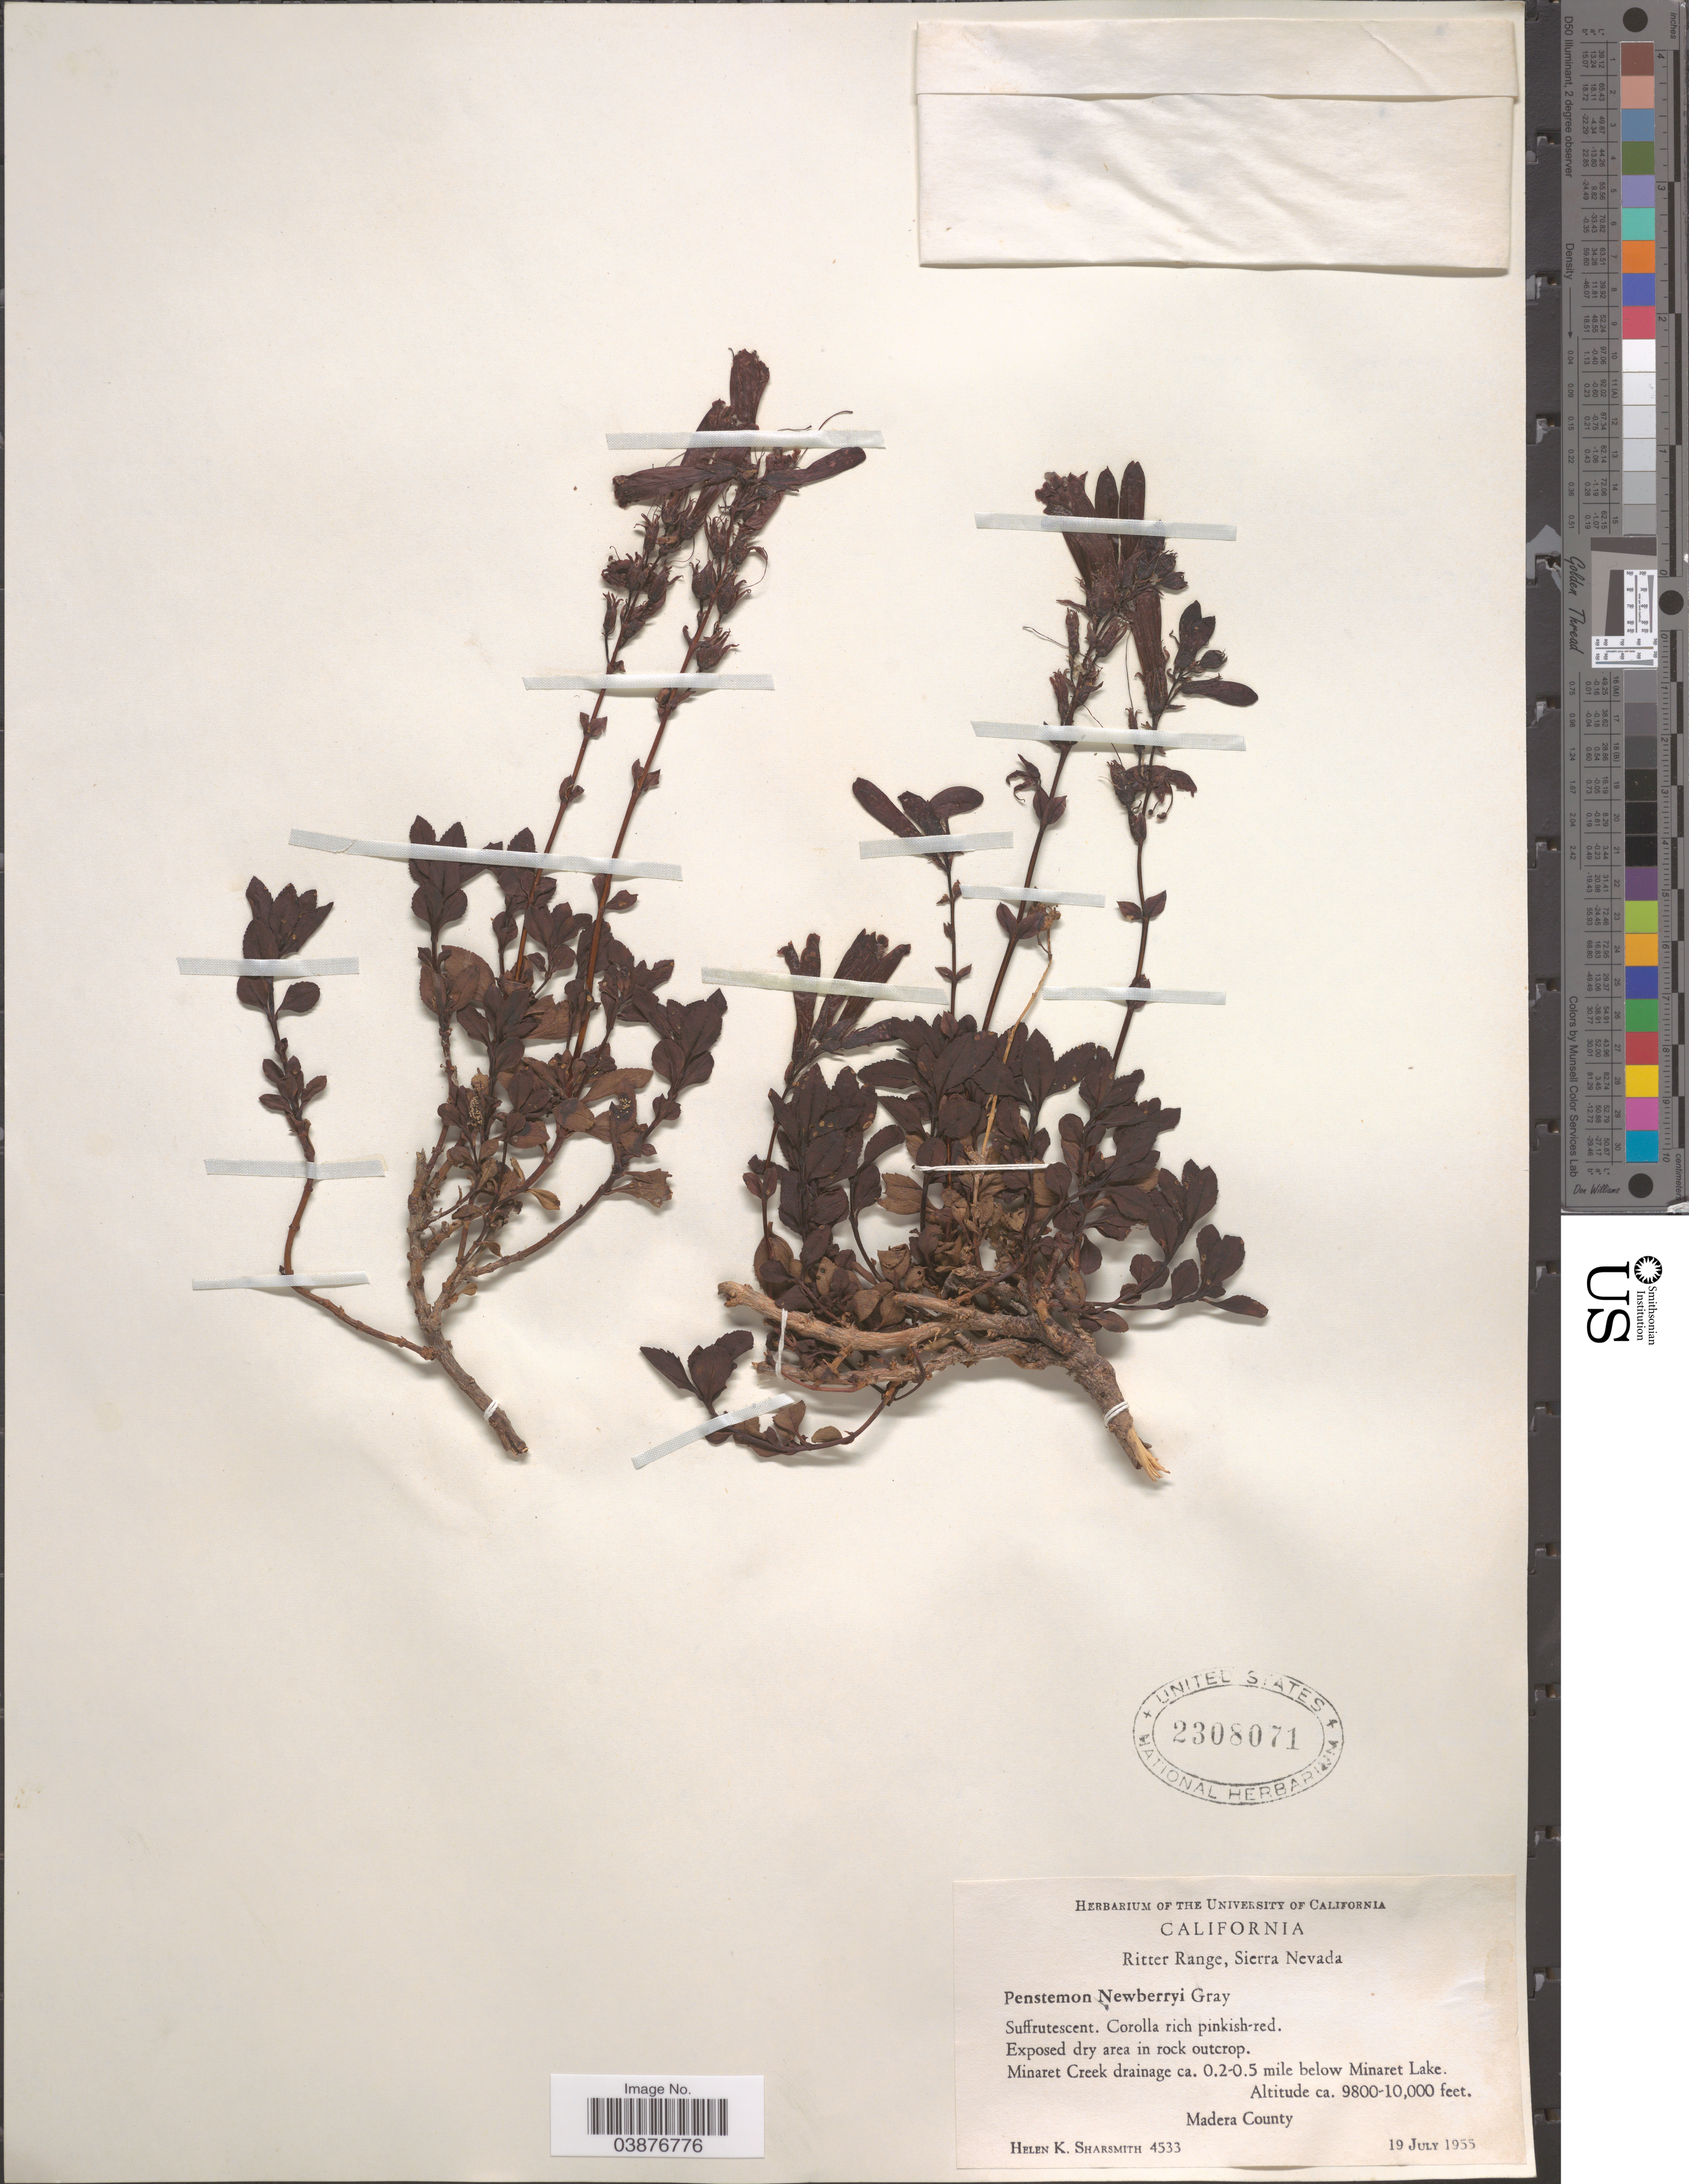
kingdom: Plantae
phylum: Tracheophyta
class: Magnoliopsida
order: Lamiales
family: Plantaginaceae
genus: Penstemon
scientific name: Penstemon newberryi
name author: A. Gray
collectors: H. Sharsmith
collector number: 4533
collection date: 1955-07-19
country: United States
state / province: California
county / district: Madera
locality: Ritter Range, Sierra Nevada. Minaret Creek drainage ca. 0.2-0.5 mile below Minaret Lake. Madera County.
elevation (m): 2987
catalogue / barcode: US 2308071